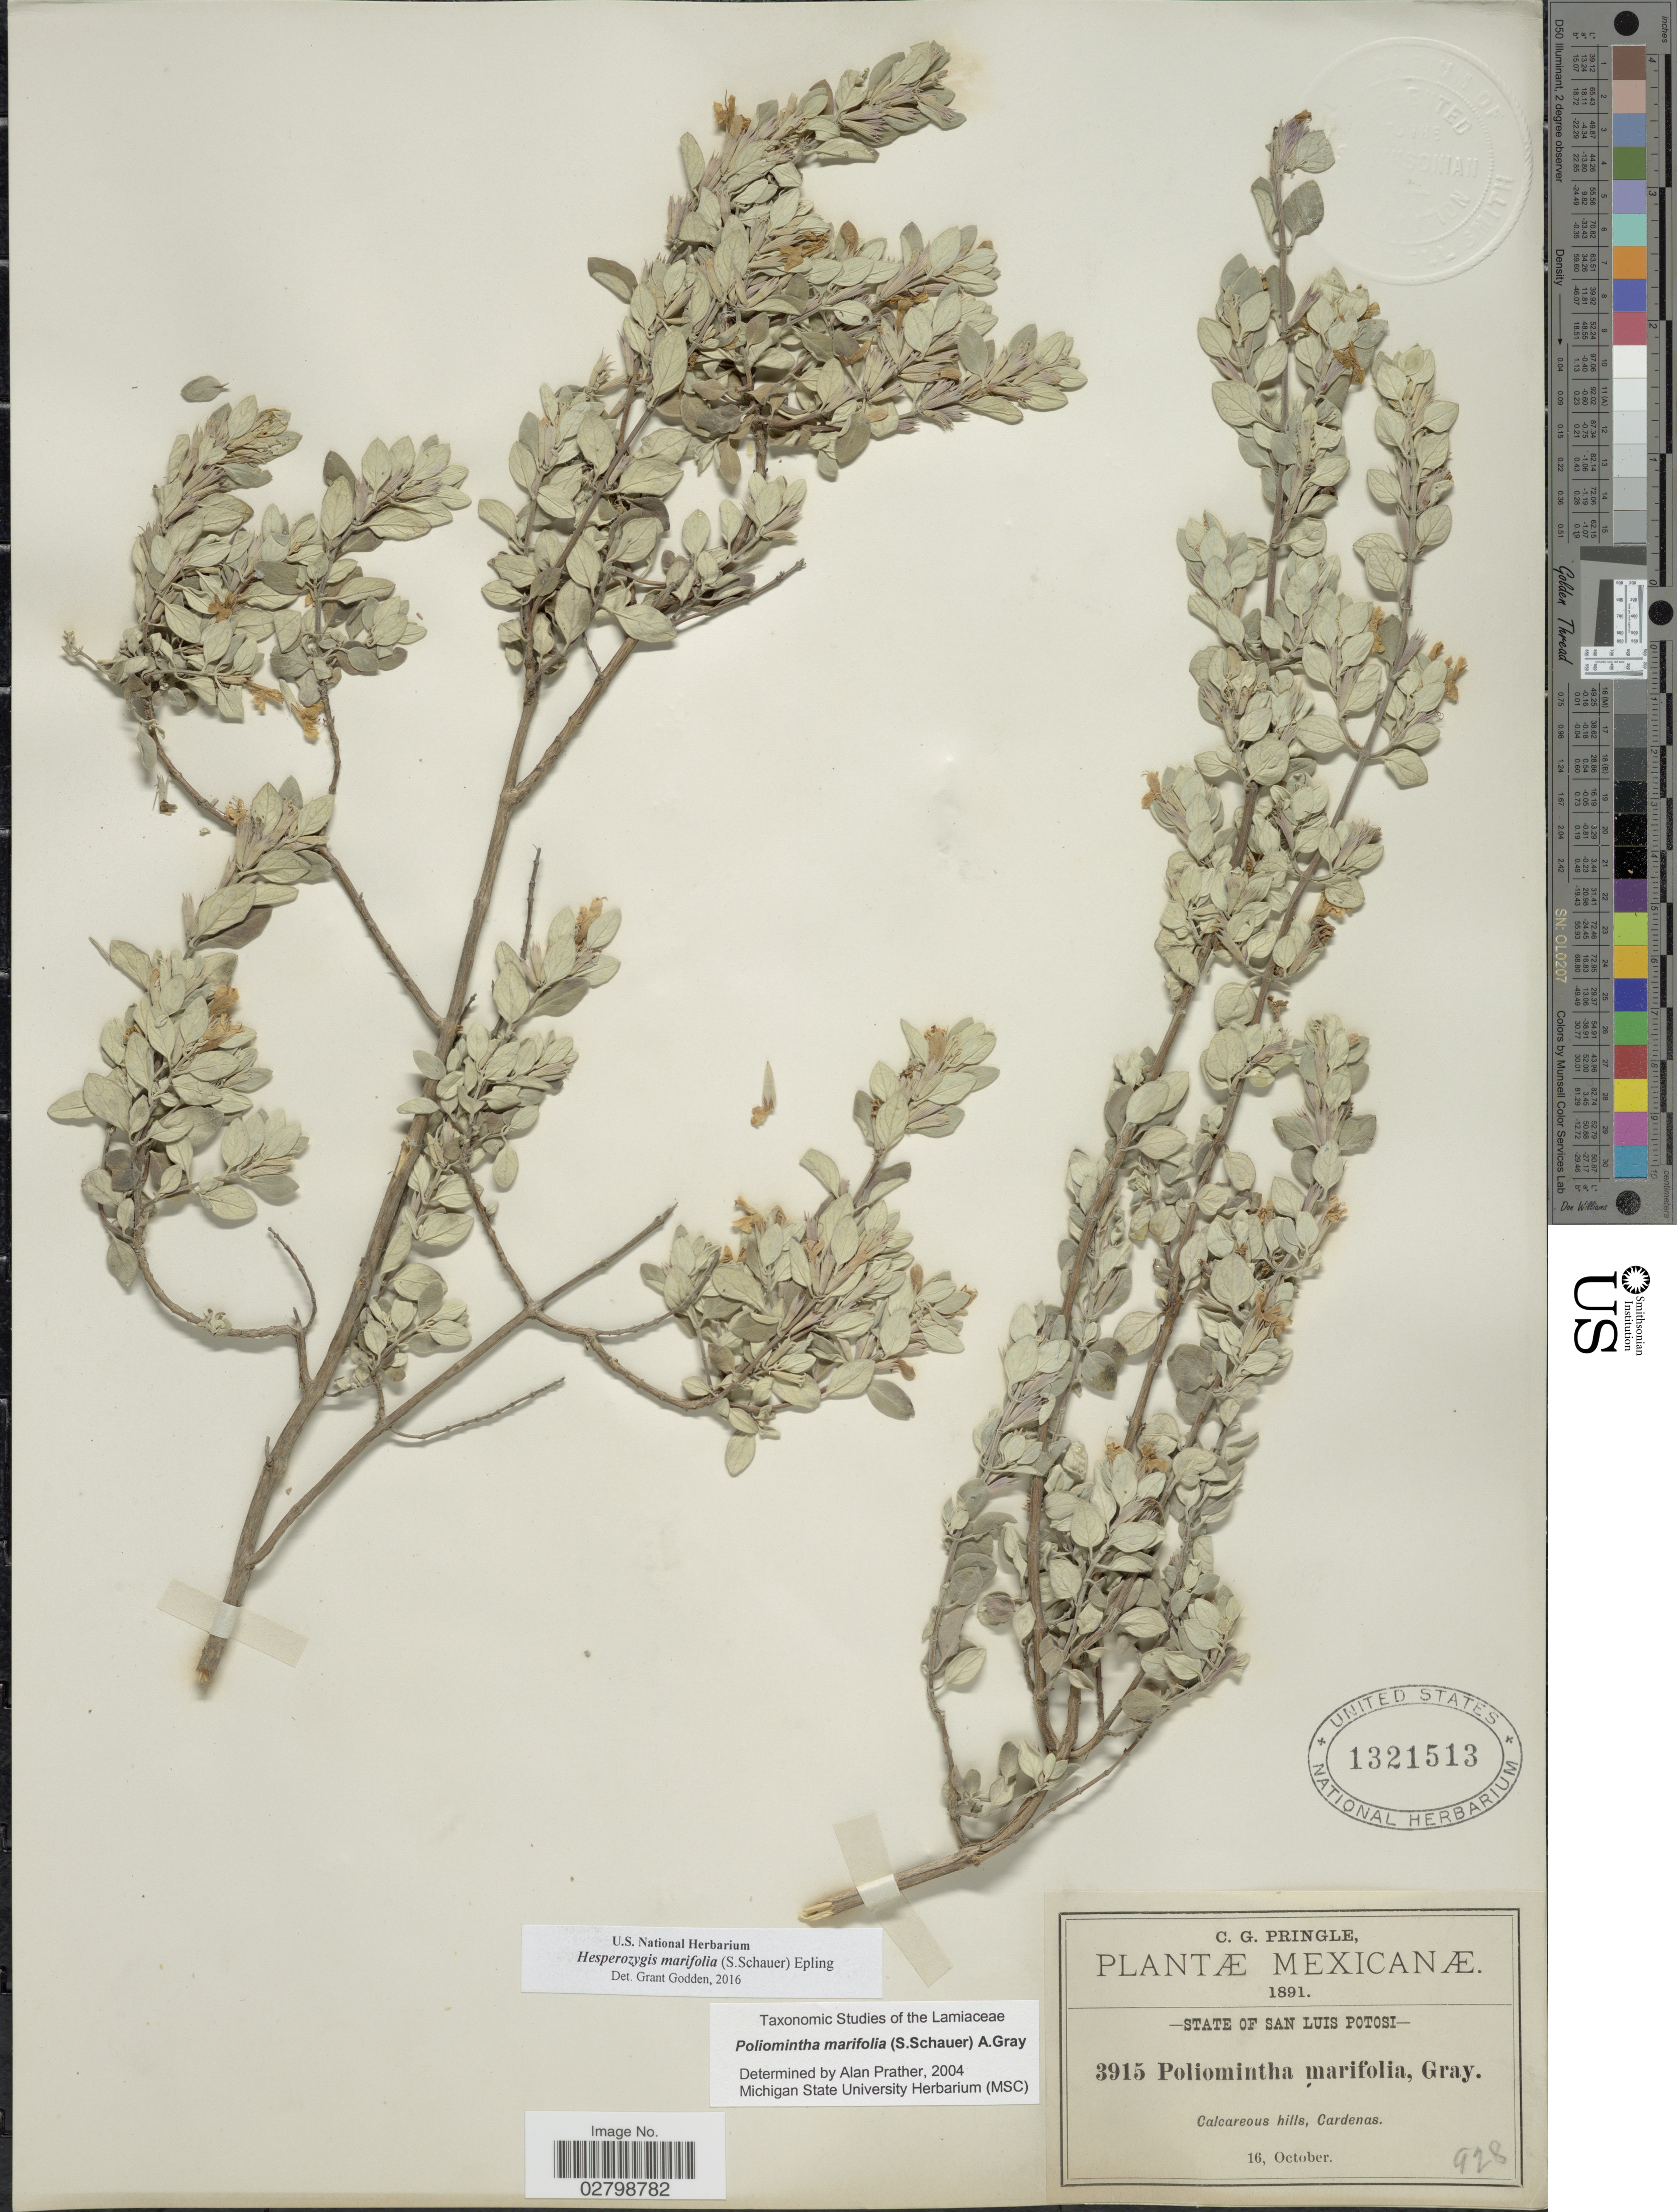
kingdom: Plantae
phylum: Tracheophyta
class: Magnoliopsida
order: Lamiales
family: Lamiaceae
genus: Hesperozygis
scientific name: Hesperozygis marifolia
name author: (S. Schauer) Epling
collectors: C. G. Pringle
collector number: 3915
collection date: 1891-10-16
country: Mexico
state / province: San Luis Potosí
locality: Calcareous hills, Cardenas.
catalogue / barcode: US 1321513